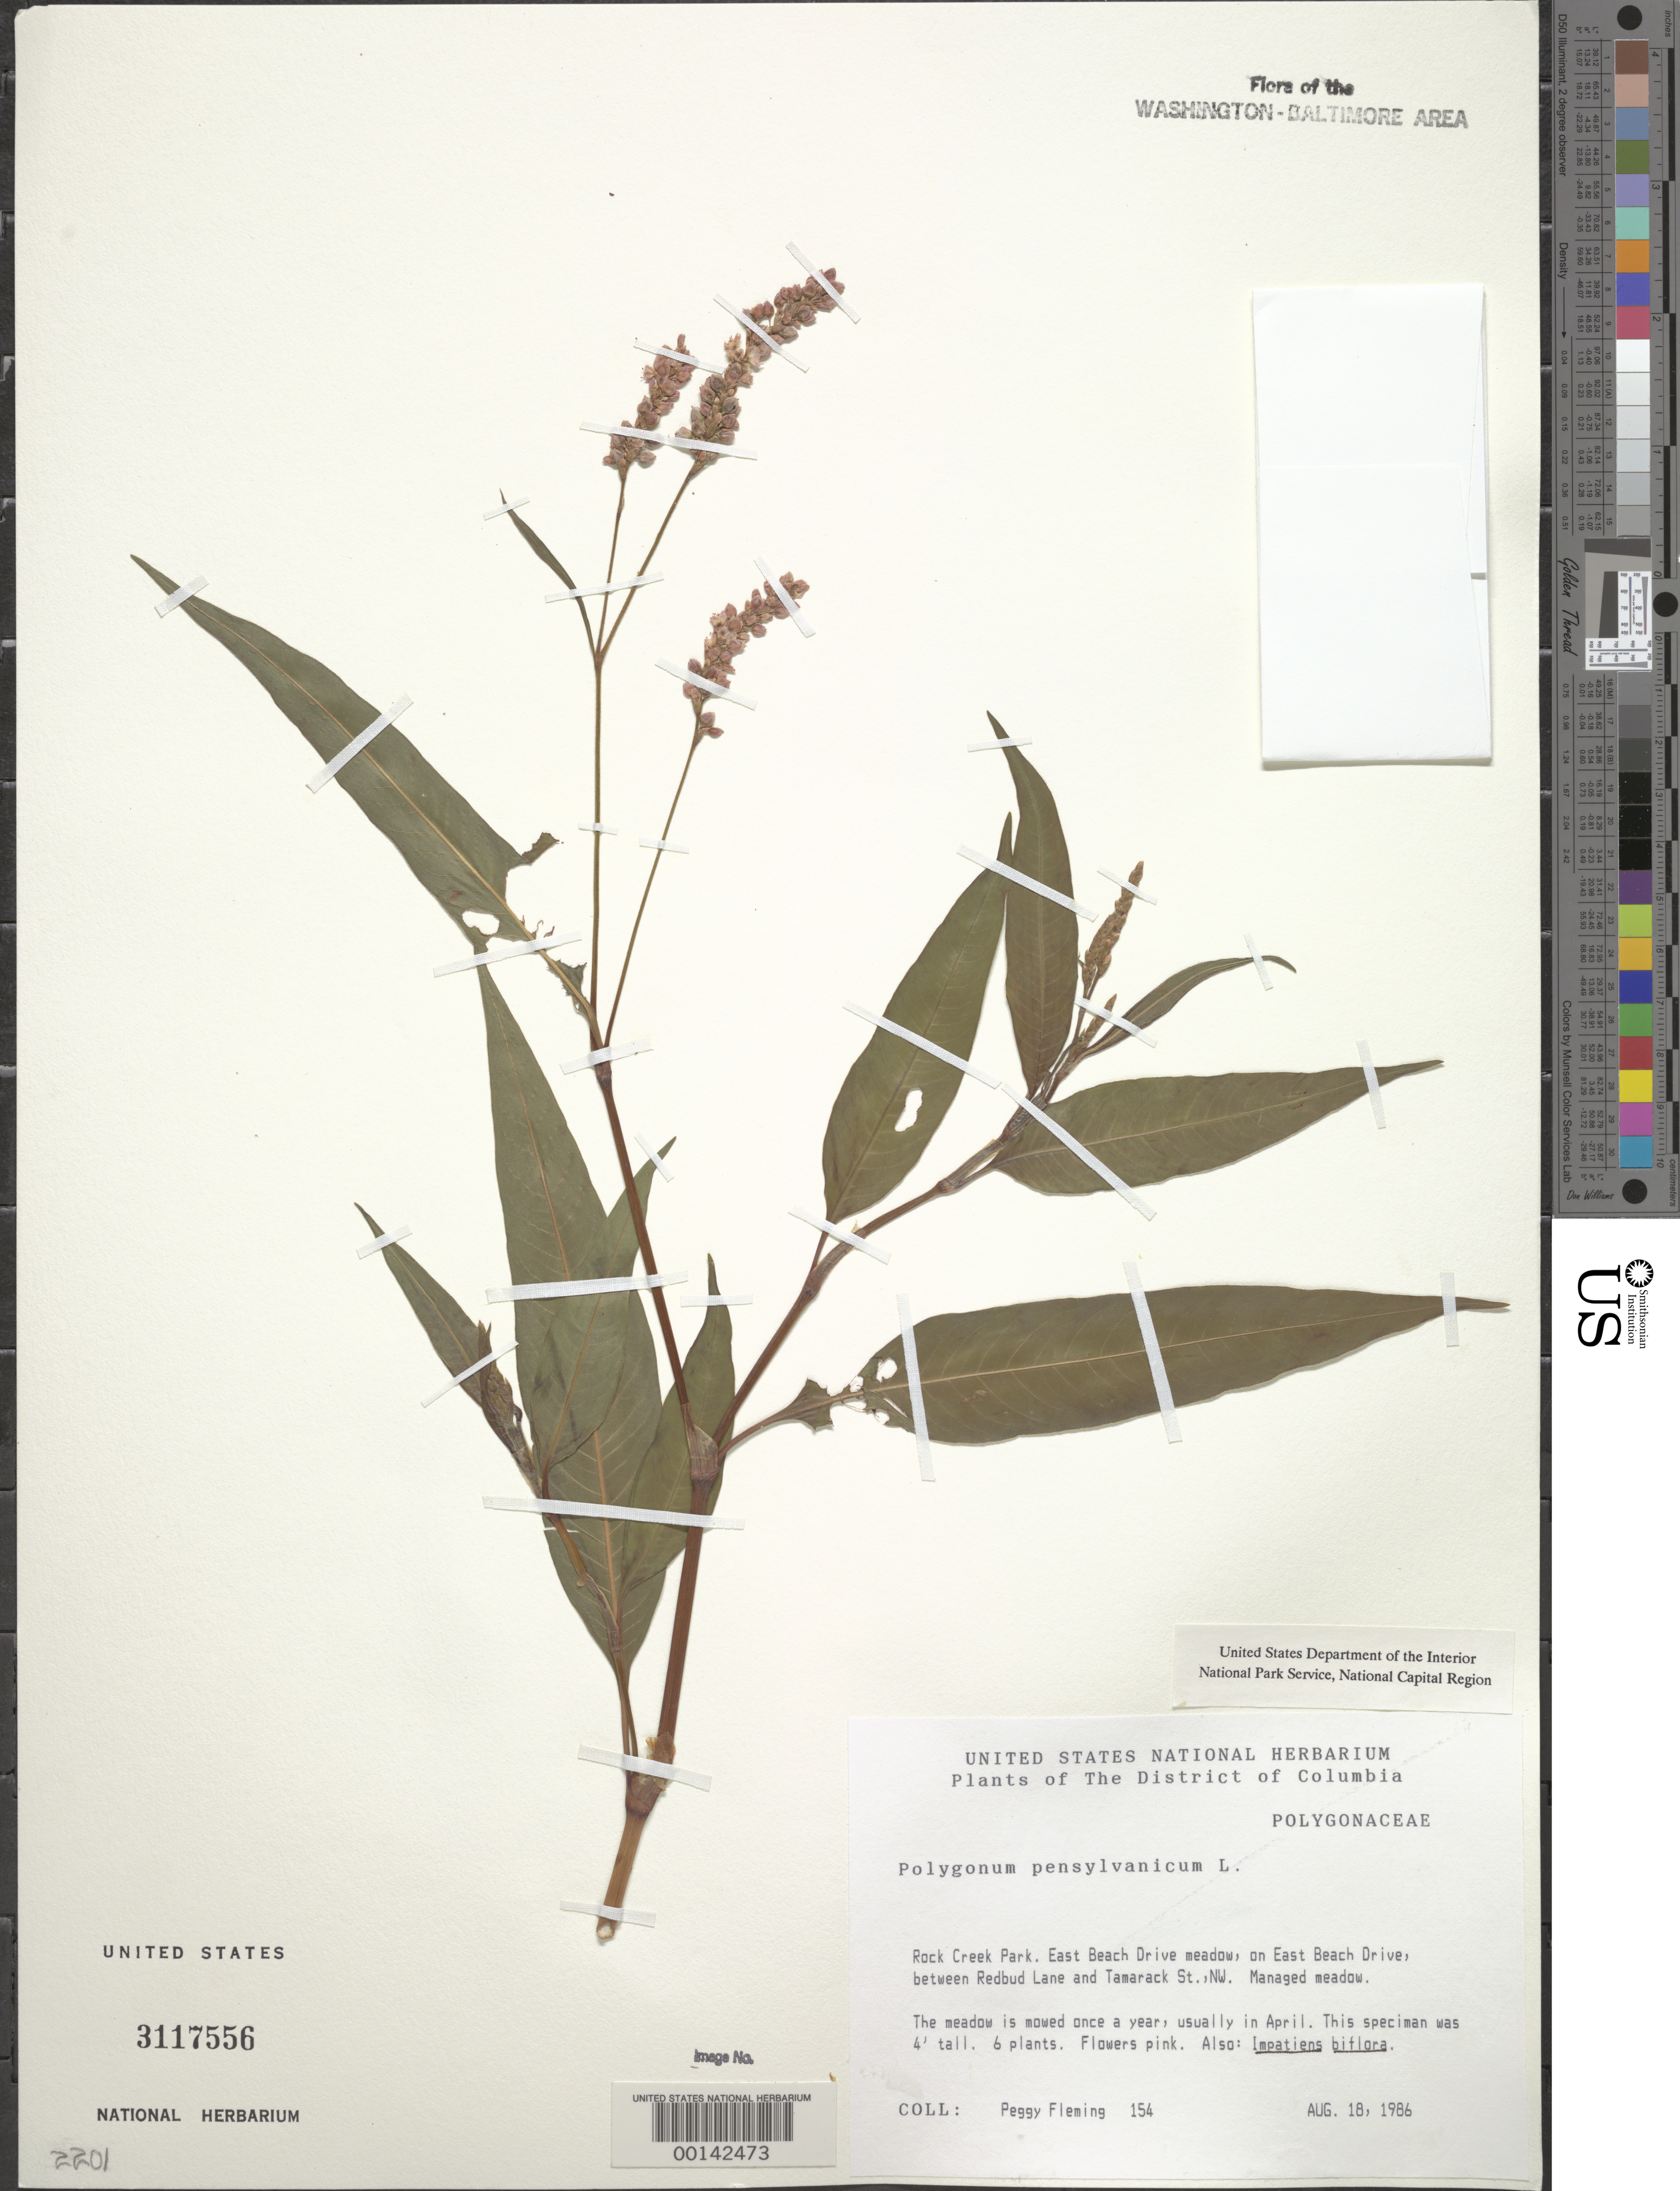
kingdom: Plantae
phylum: Tracheophyta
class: Magnoliopsida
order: Caryophyllales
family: Polygonaceae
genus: Persicaria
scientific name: Persicaria pensylvanica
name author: (L.) M. Gómez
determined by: Atha, D. E.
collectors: P. Fleming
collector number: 154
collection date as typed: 18 Aug 1986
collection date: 1986-08-18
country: United States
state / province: District of Columbia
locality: Rock Creek Park. East Beach Drive meadow, on east Beach Drive, between Redbud Lane and Tamarack St.,NW. Rock Creek Park and Vicinity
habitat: Managed meadow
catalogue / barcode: US 3117556